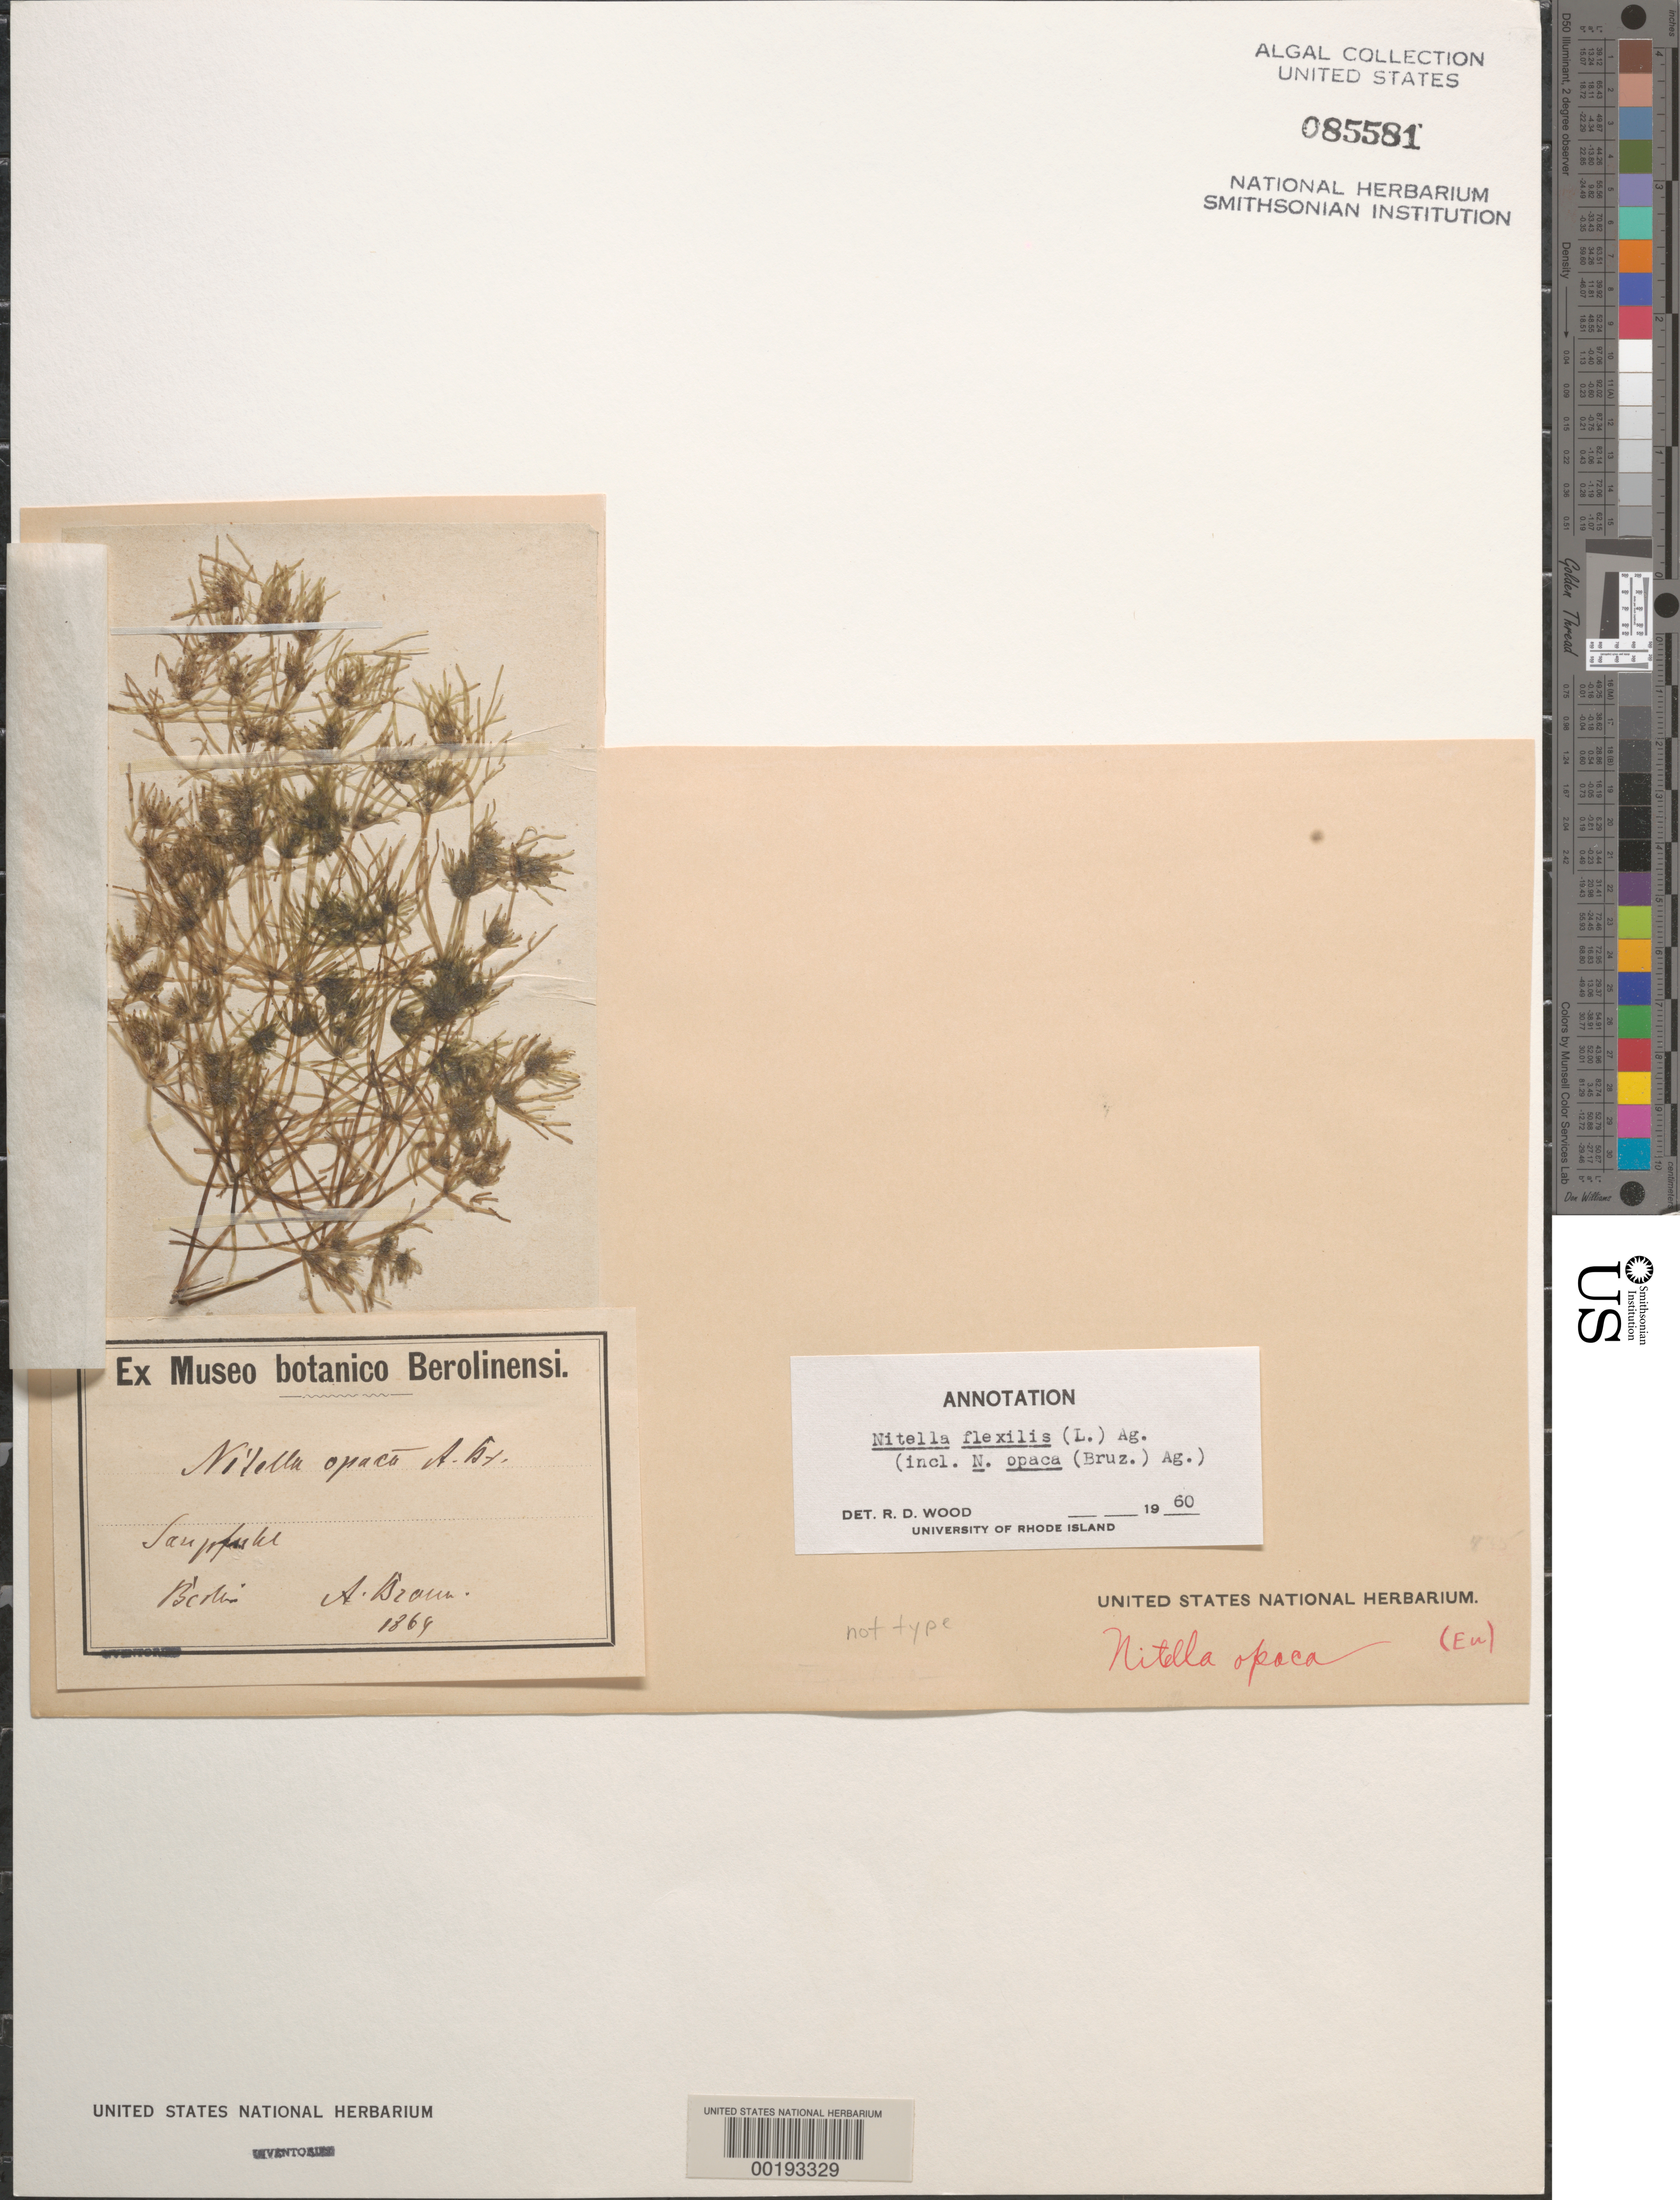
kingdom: Plantae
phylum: Charophyta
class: Charophyceae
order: Charales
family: Characeae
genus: Nitella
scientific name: Nitella flexilis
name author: (L.) C. Agardh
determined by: Wood, R. D.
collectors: A. Braun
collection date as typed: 1869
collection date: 1869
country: Germany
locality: Berlin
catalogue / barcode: US 85581